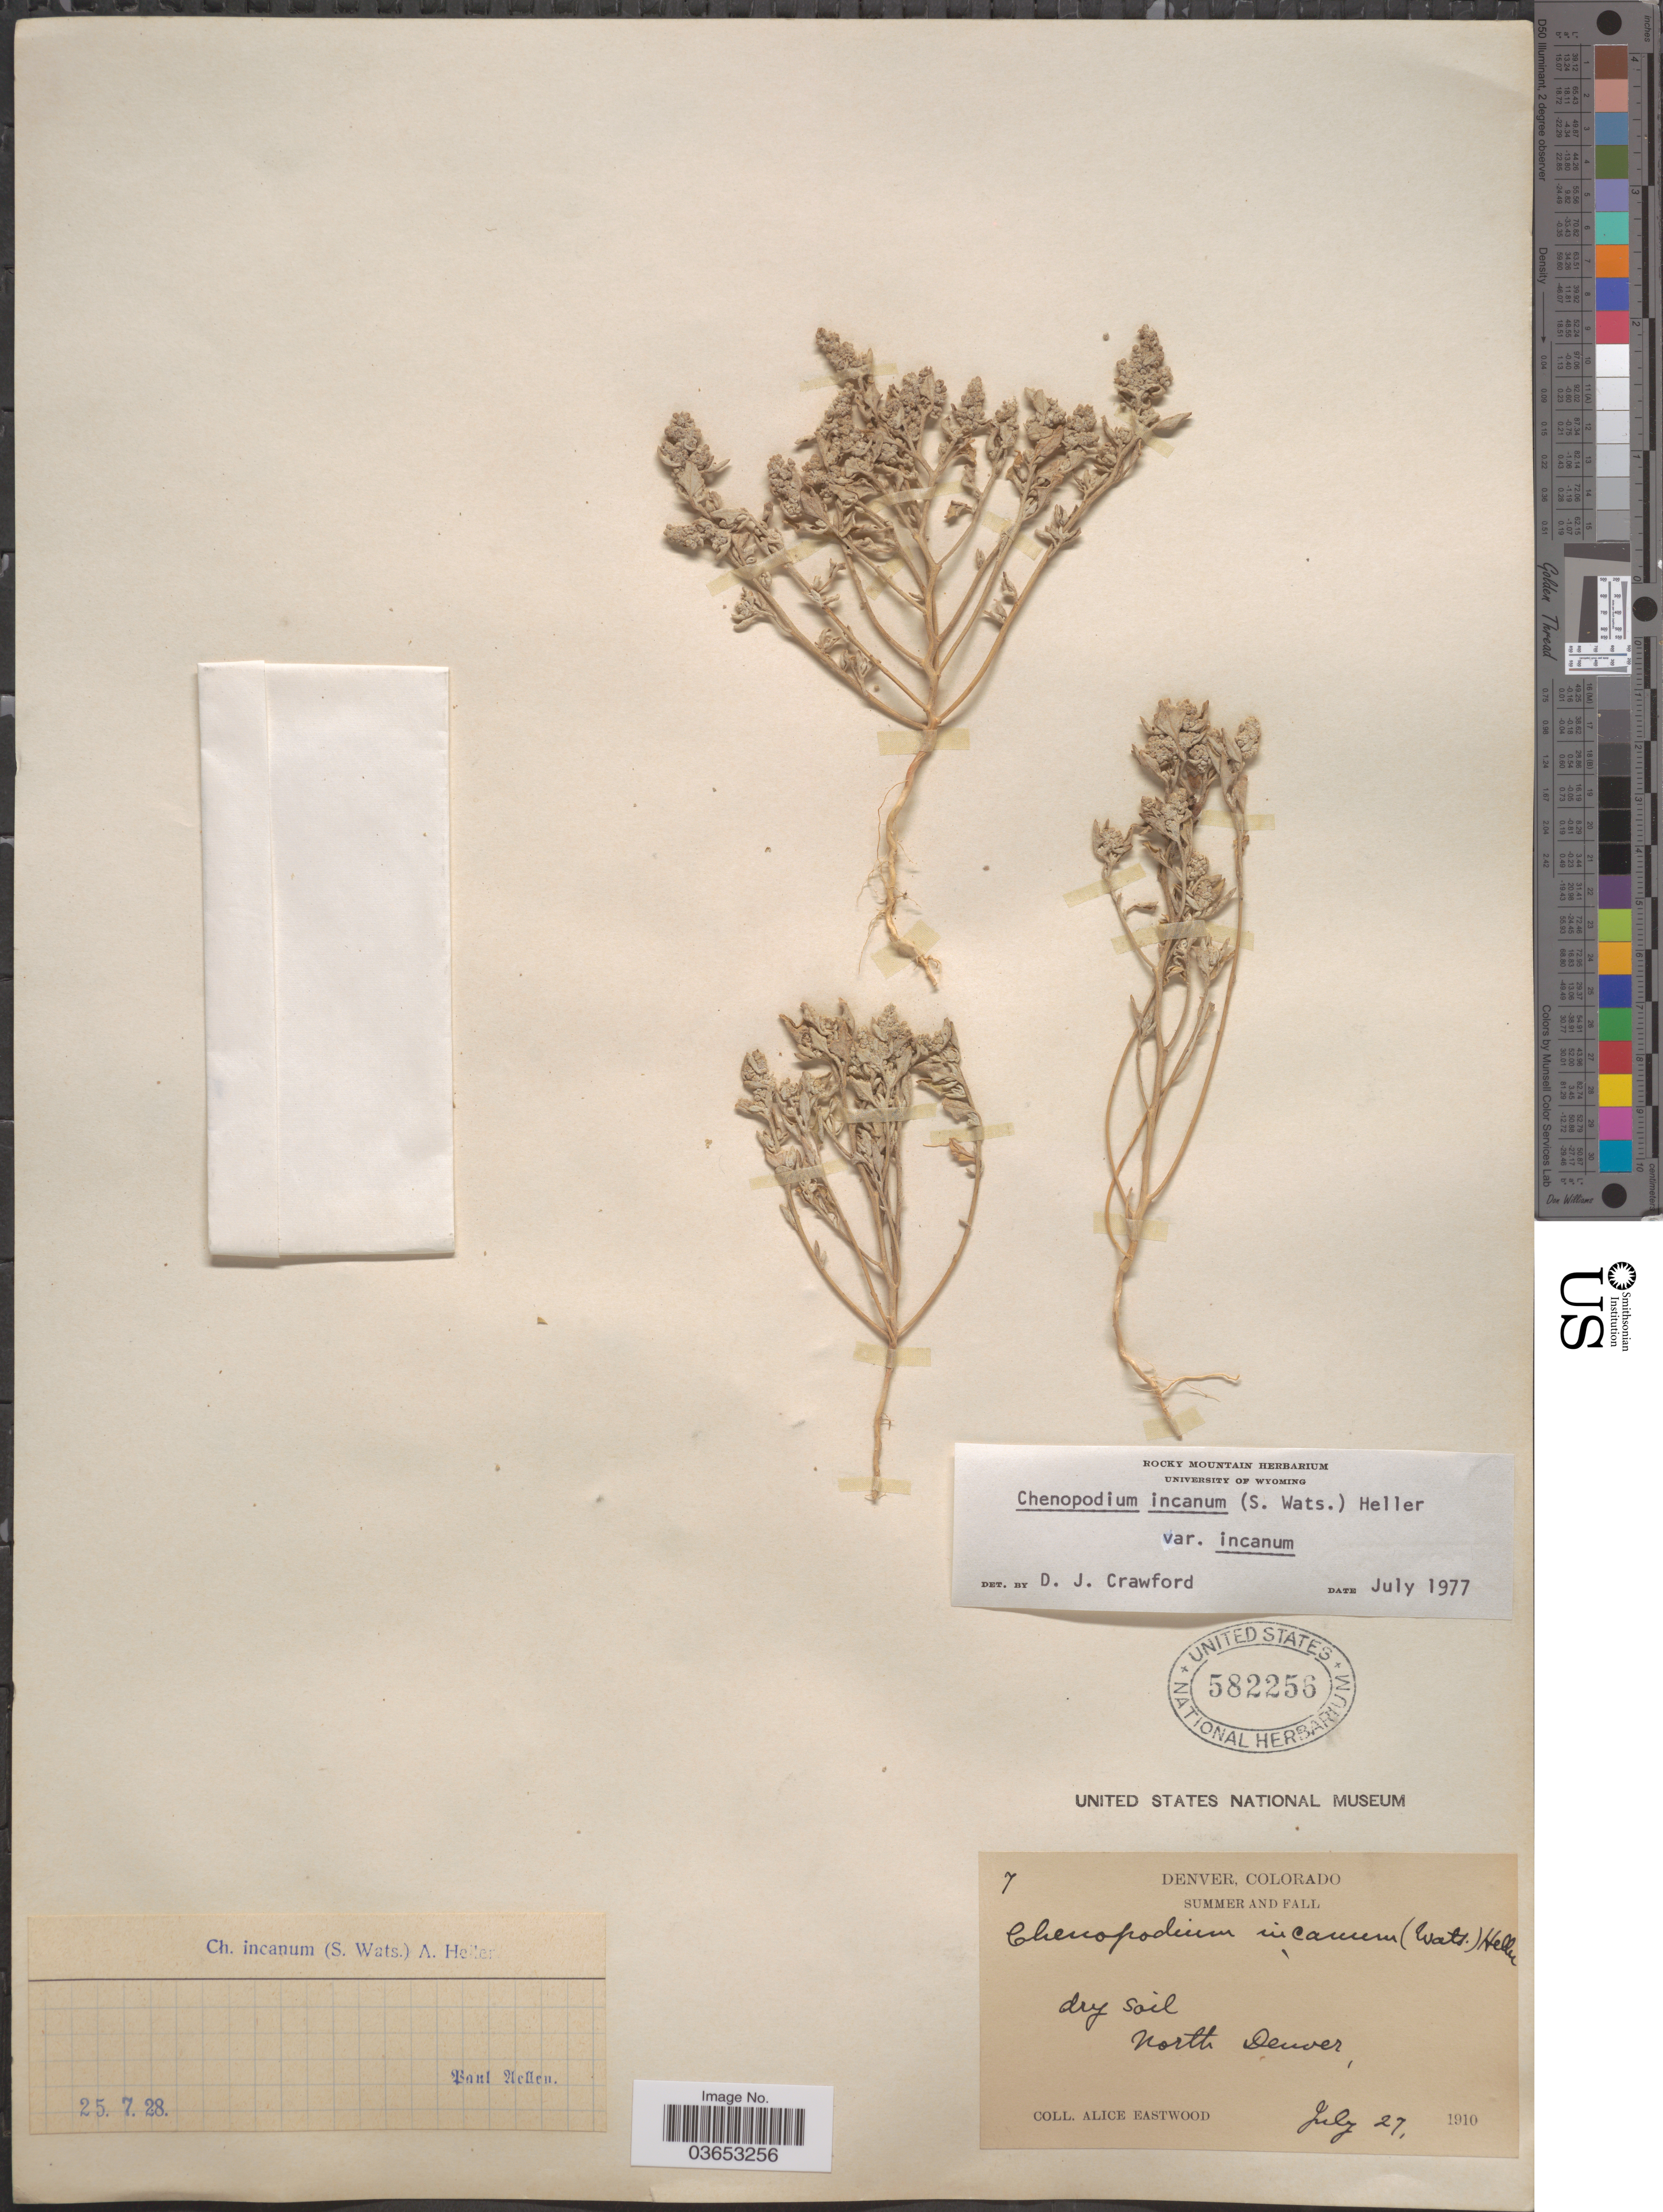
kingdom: Plantae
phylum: Tracheophyta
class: Magnoliopsida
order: Caryophyllales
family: Amaranthaceae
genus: Chenopodium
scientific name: Chenopodium incanum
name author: (S. Watson) A. Heller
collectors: A. Eastwood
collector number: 7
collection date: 1910-07-27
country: United States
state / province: Colorado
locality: Denver. North Denver.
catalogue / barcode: US 582256